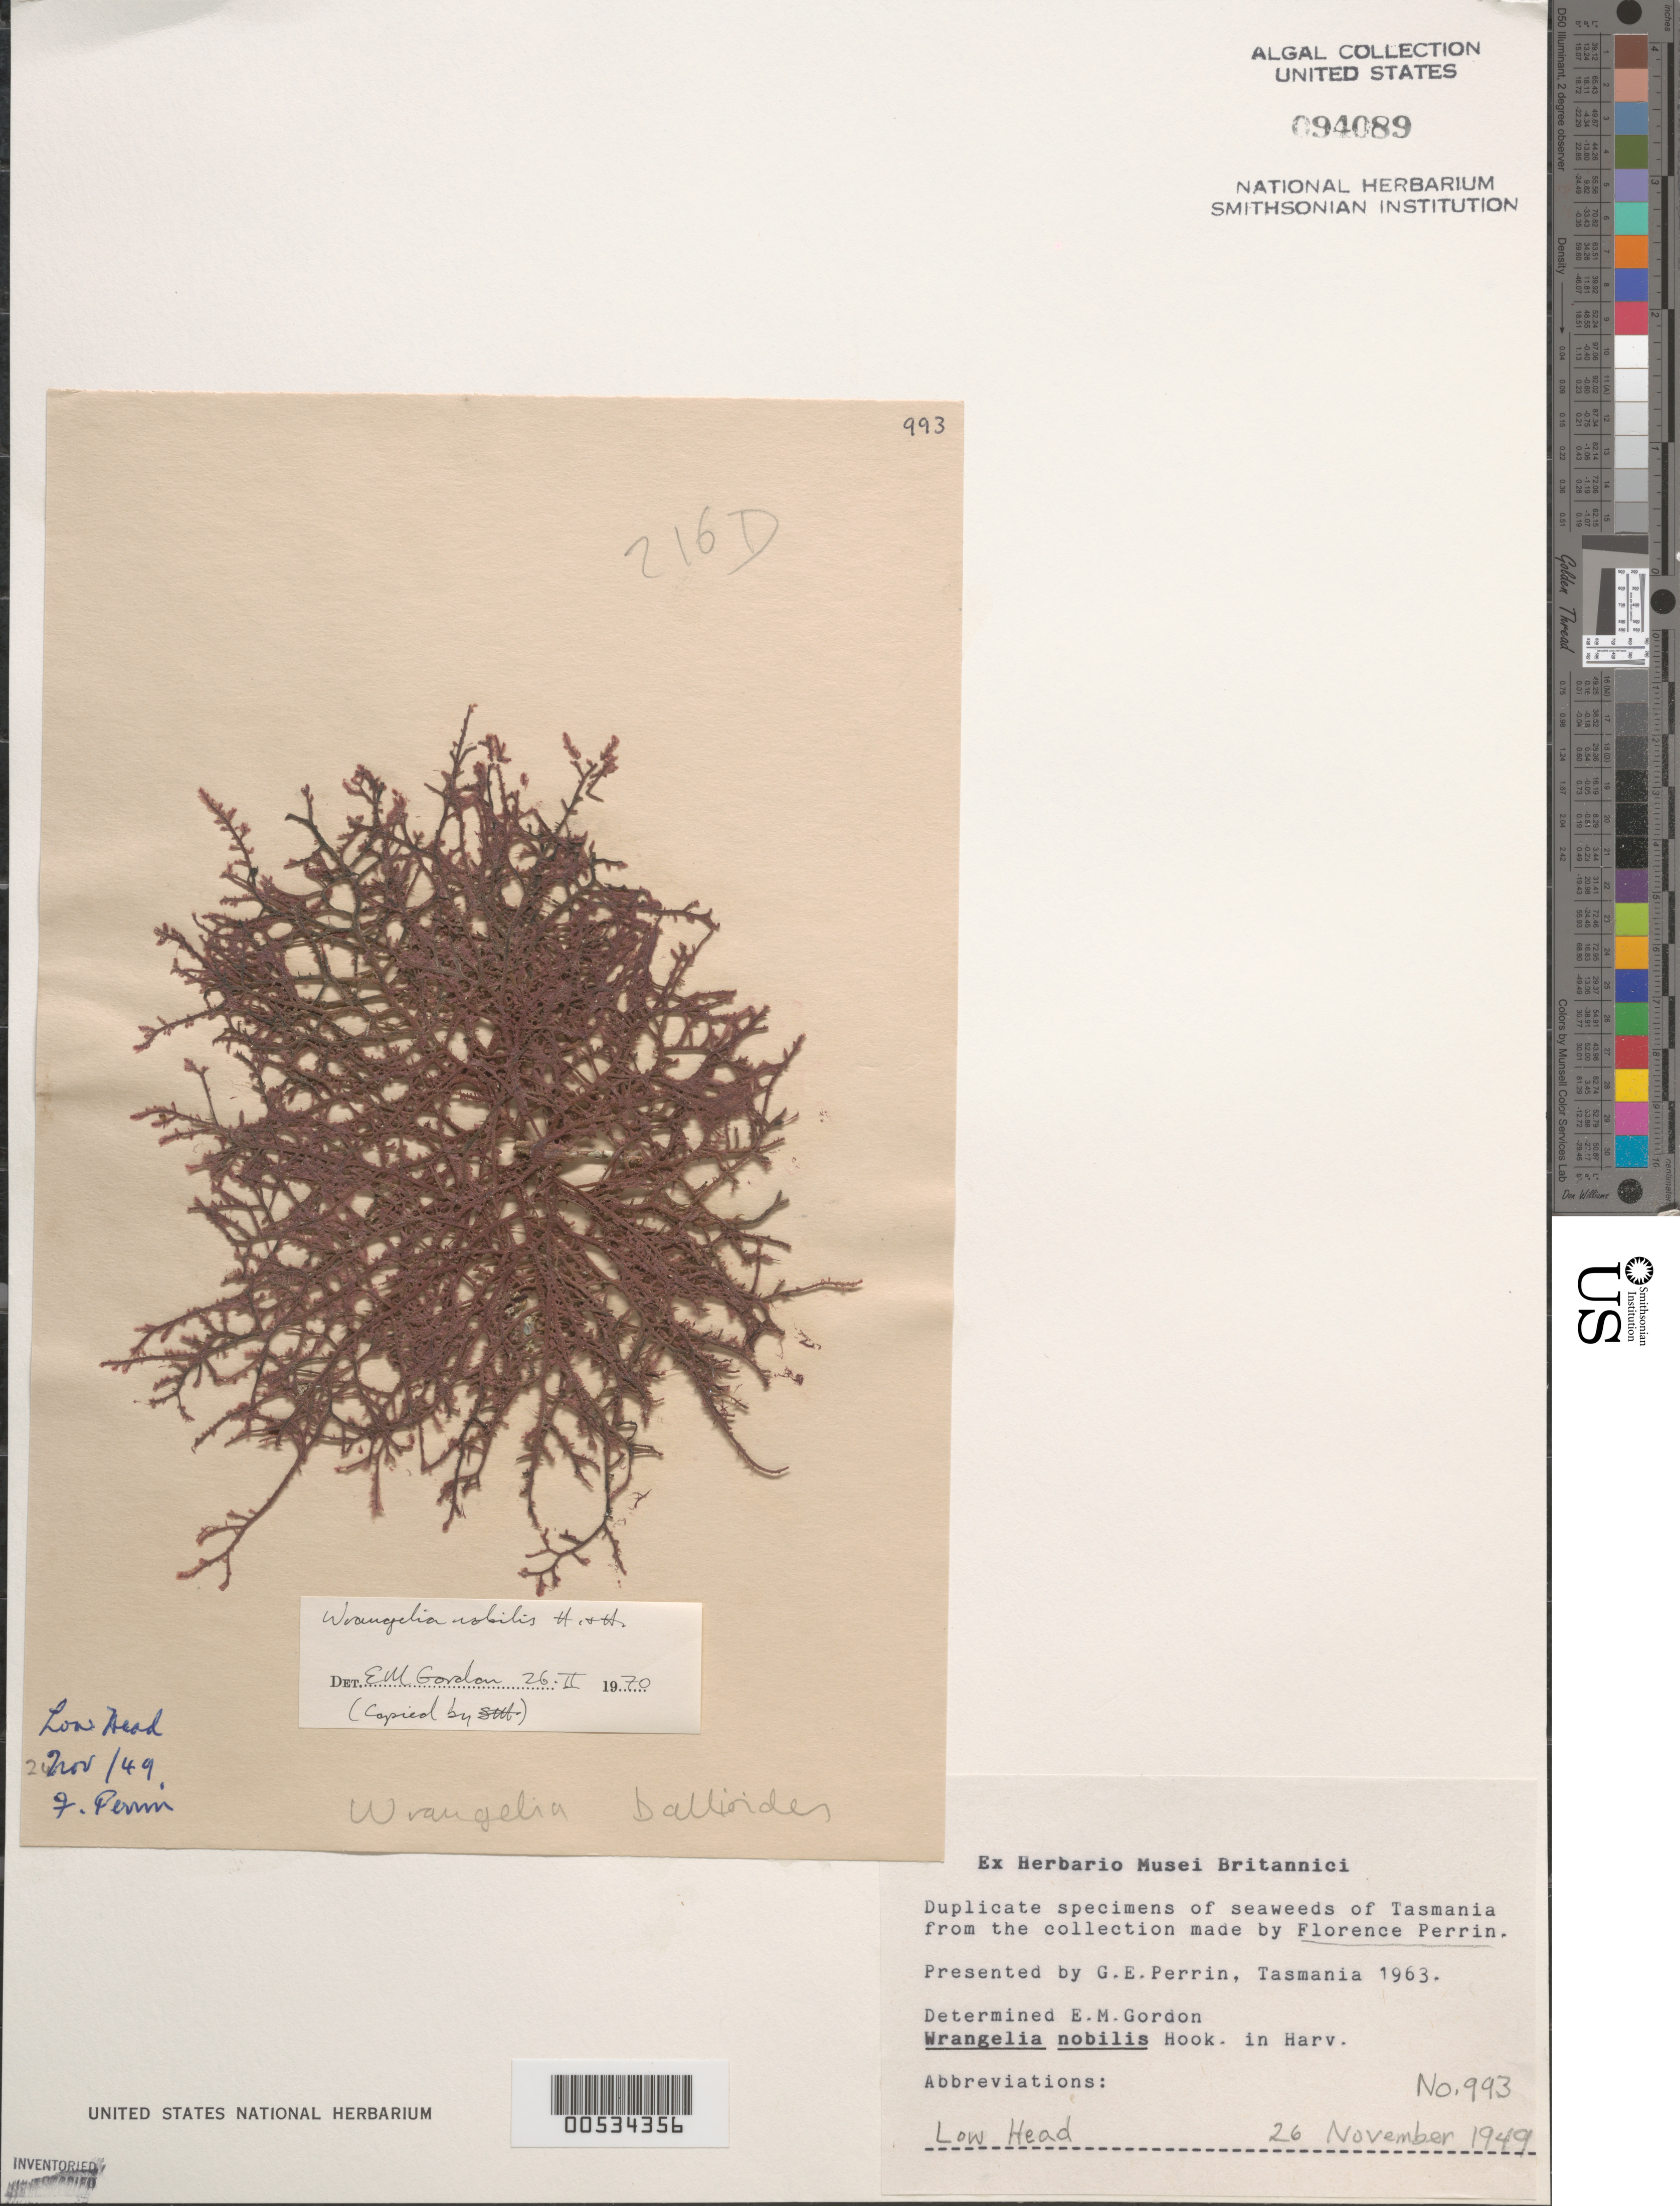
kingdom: Plantae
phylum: Rhodophyta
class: Florideophyceae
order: Ceramiales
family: Wrangeliaceae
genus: Wrangelia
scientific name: Wrangelia nobilis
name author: Hook. f. & Harv.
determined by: Gordon-Mills, E. M.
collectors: G. Perrin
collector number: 993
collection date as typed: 26 Nov 1949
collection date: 1949-11-26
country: Australia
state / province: Tasmania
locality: Low Head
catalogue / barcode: US 94089